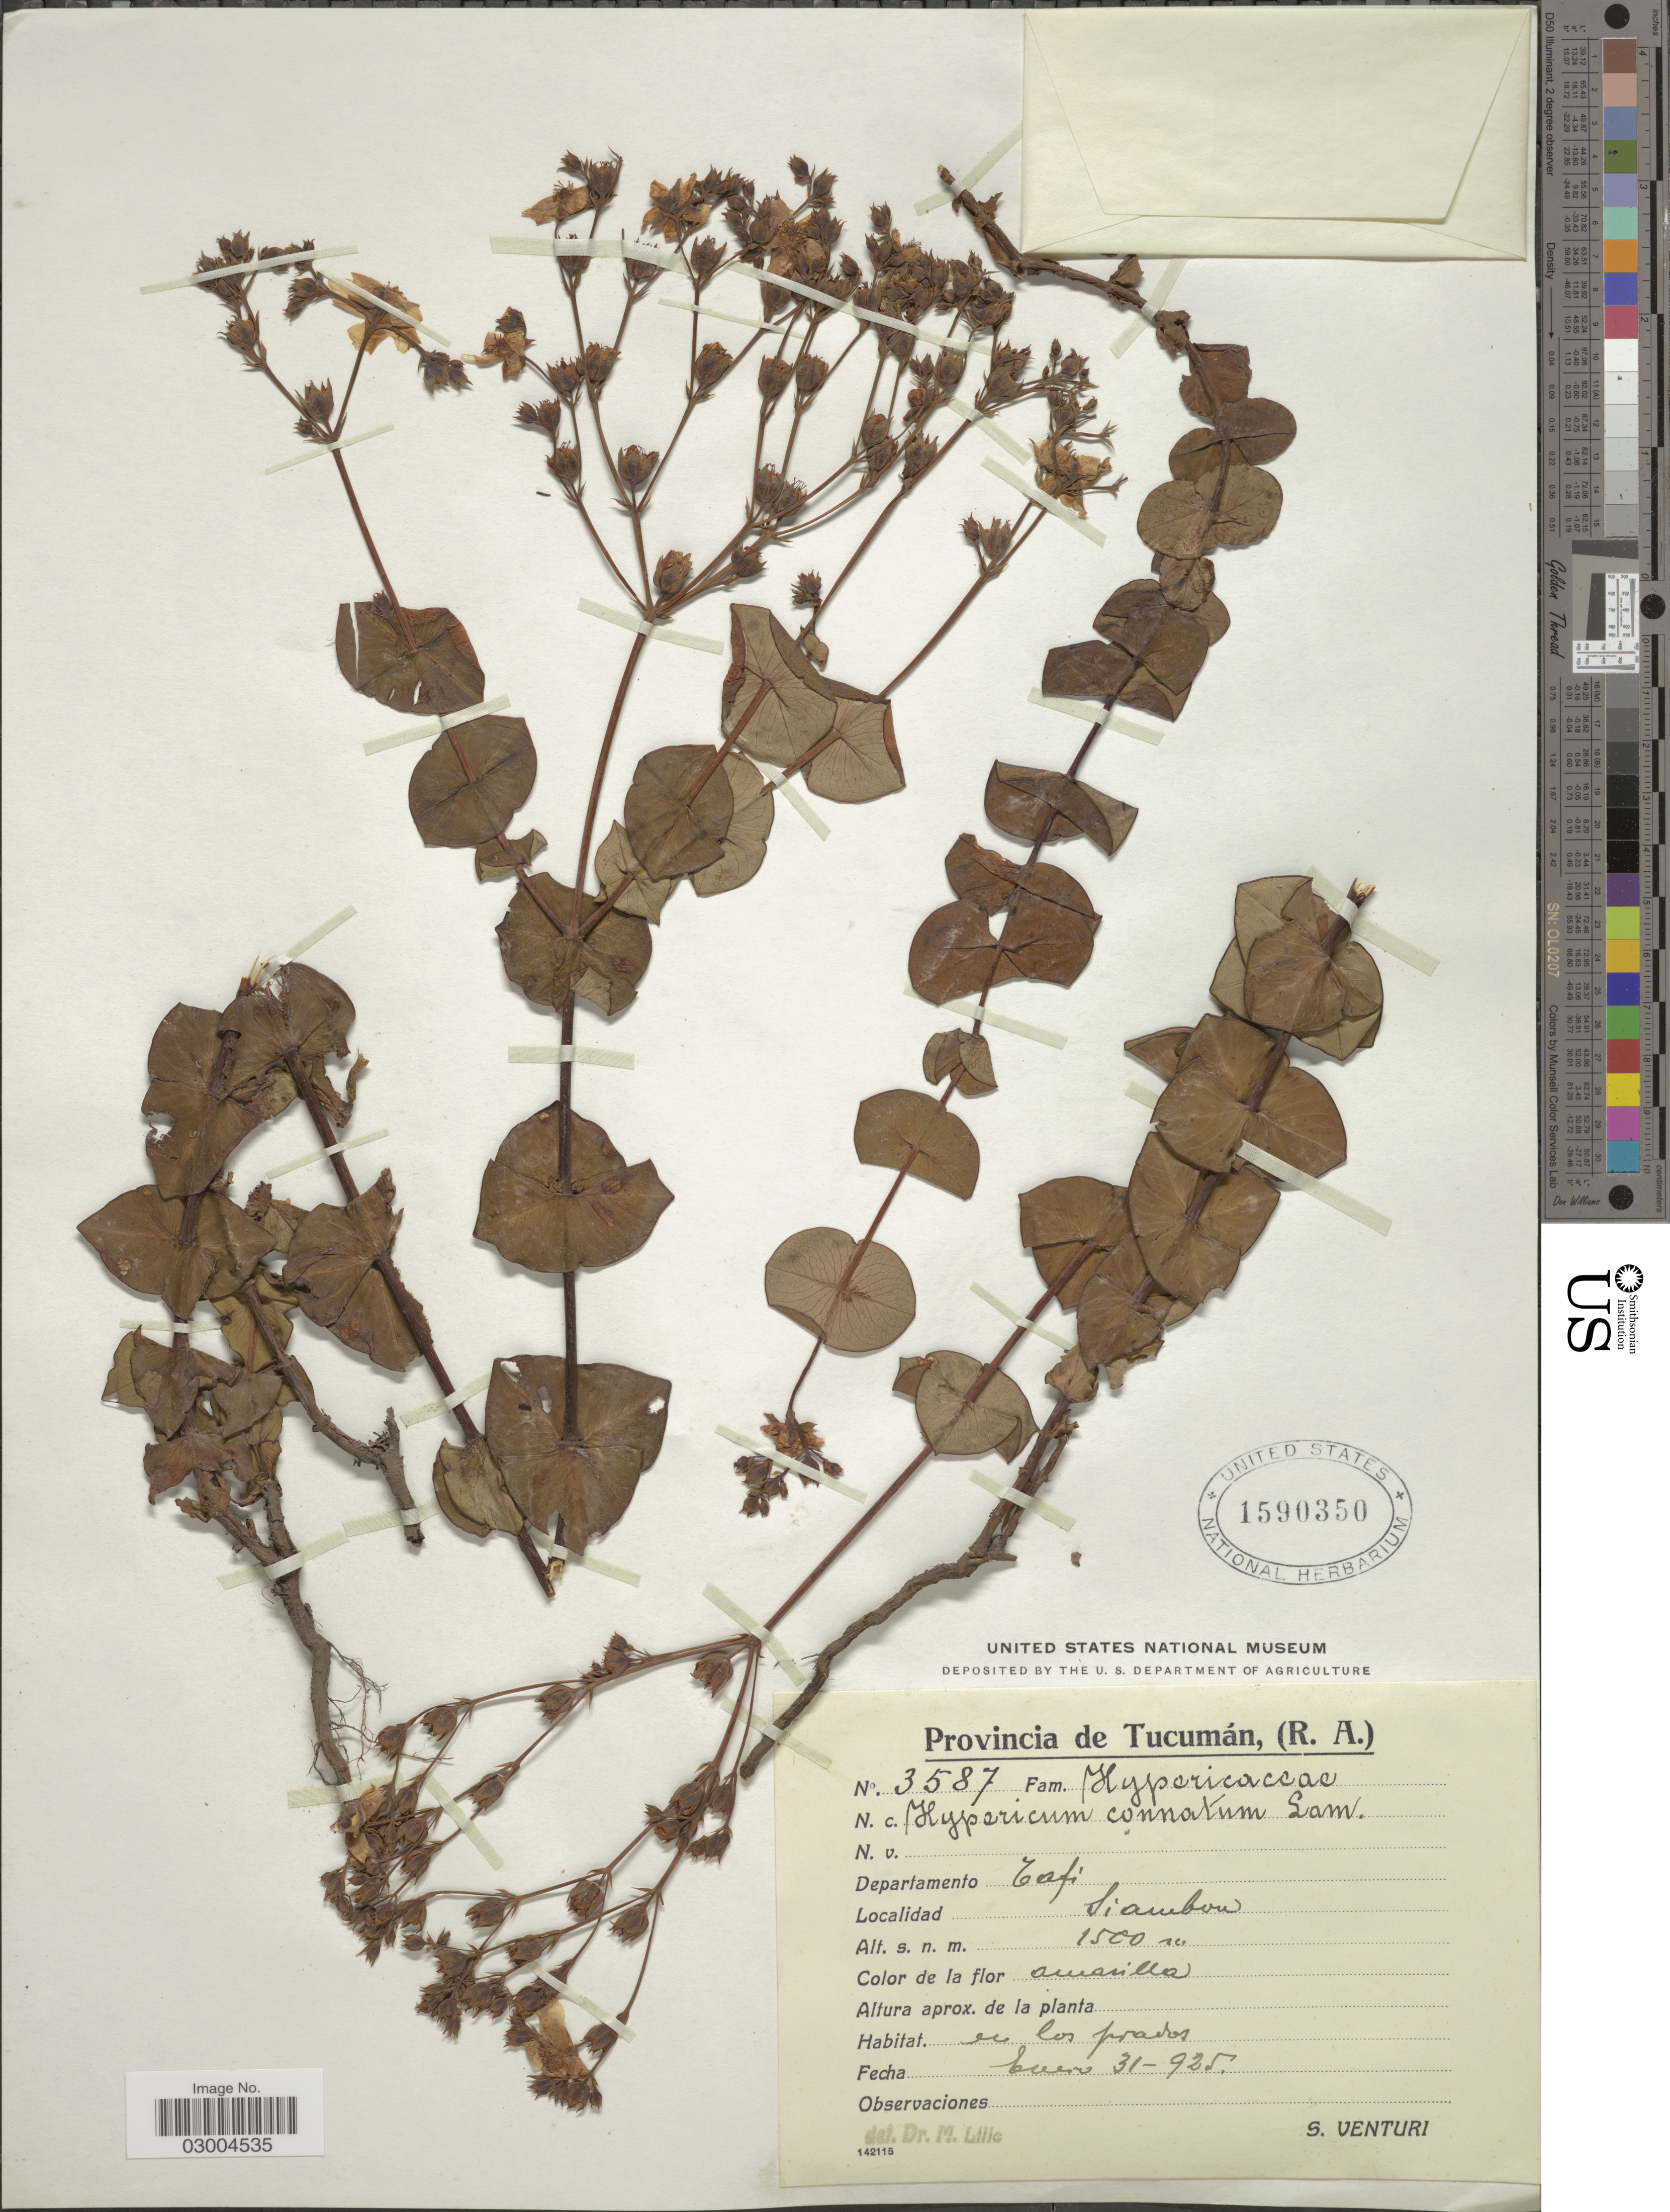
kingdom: Plantae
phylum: Tracheophyta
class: Magnoliopsida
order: Malpighiales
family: Hypericaceae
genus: Hypericum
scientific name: Hypericum connatum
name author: Lam.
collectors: S. Venturi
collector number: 3587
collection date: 1925-01-31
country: Argentina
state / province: Tucuman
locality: Departamento Tafi. Siambon.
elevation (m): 1500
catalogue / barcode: US 1590350